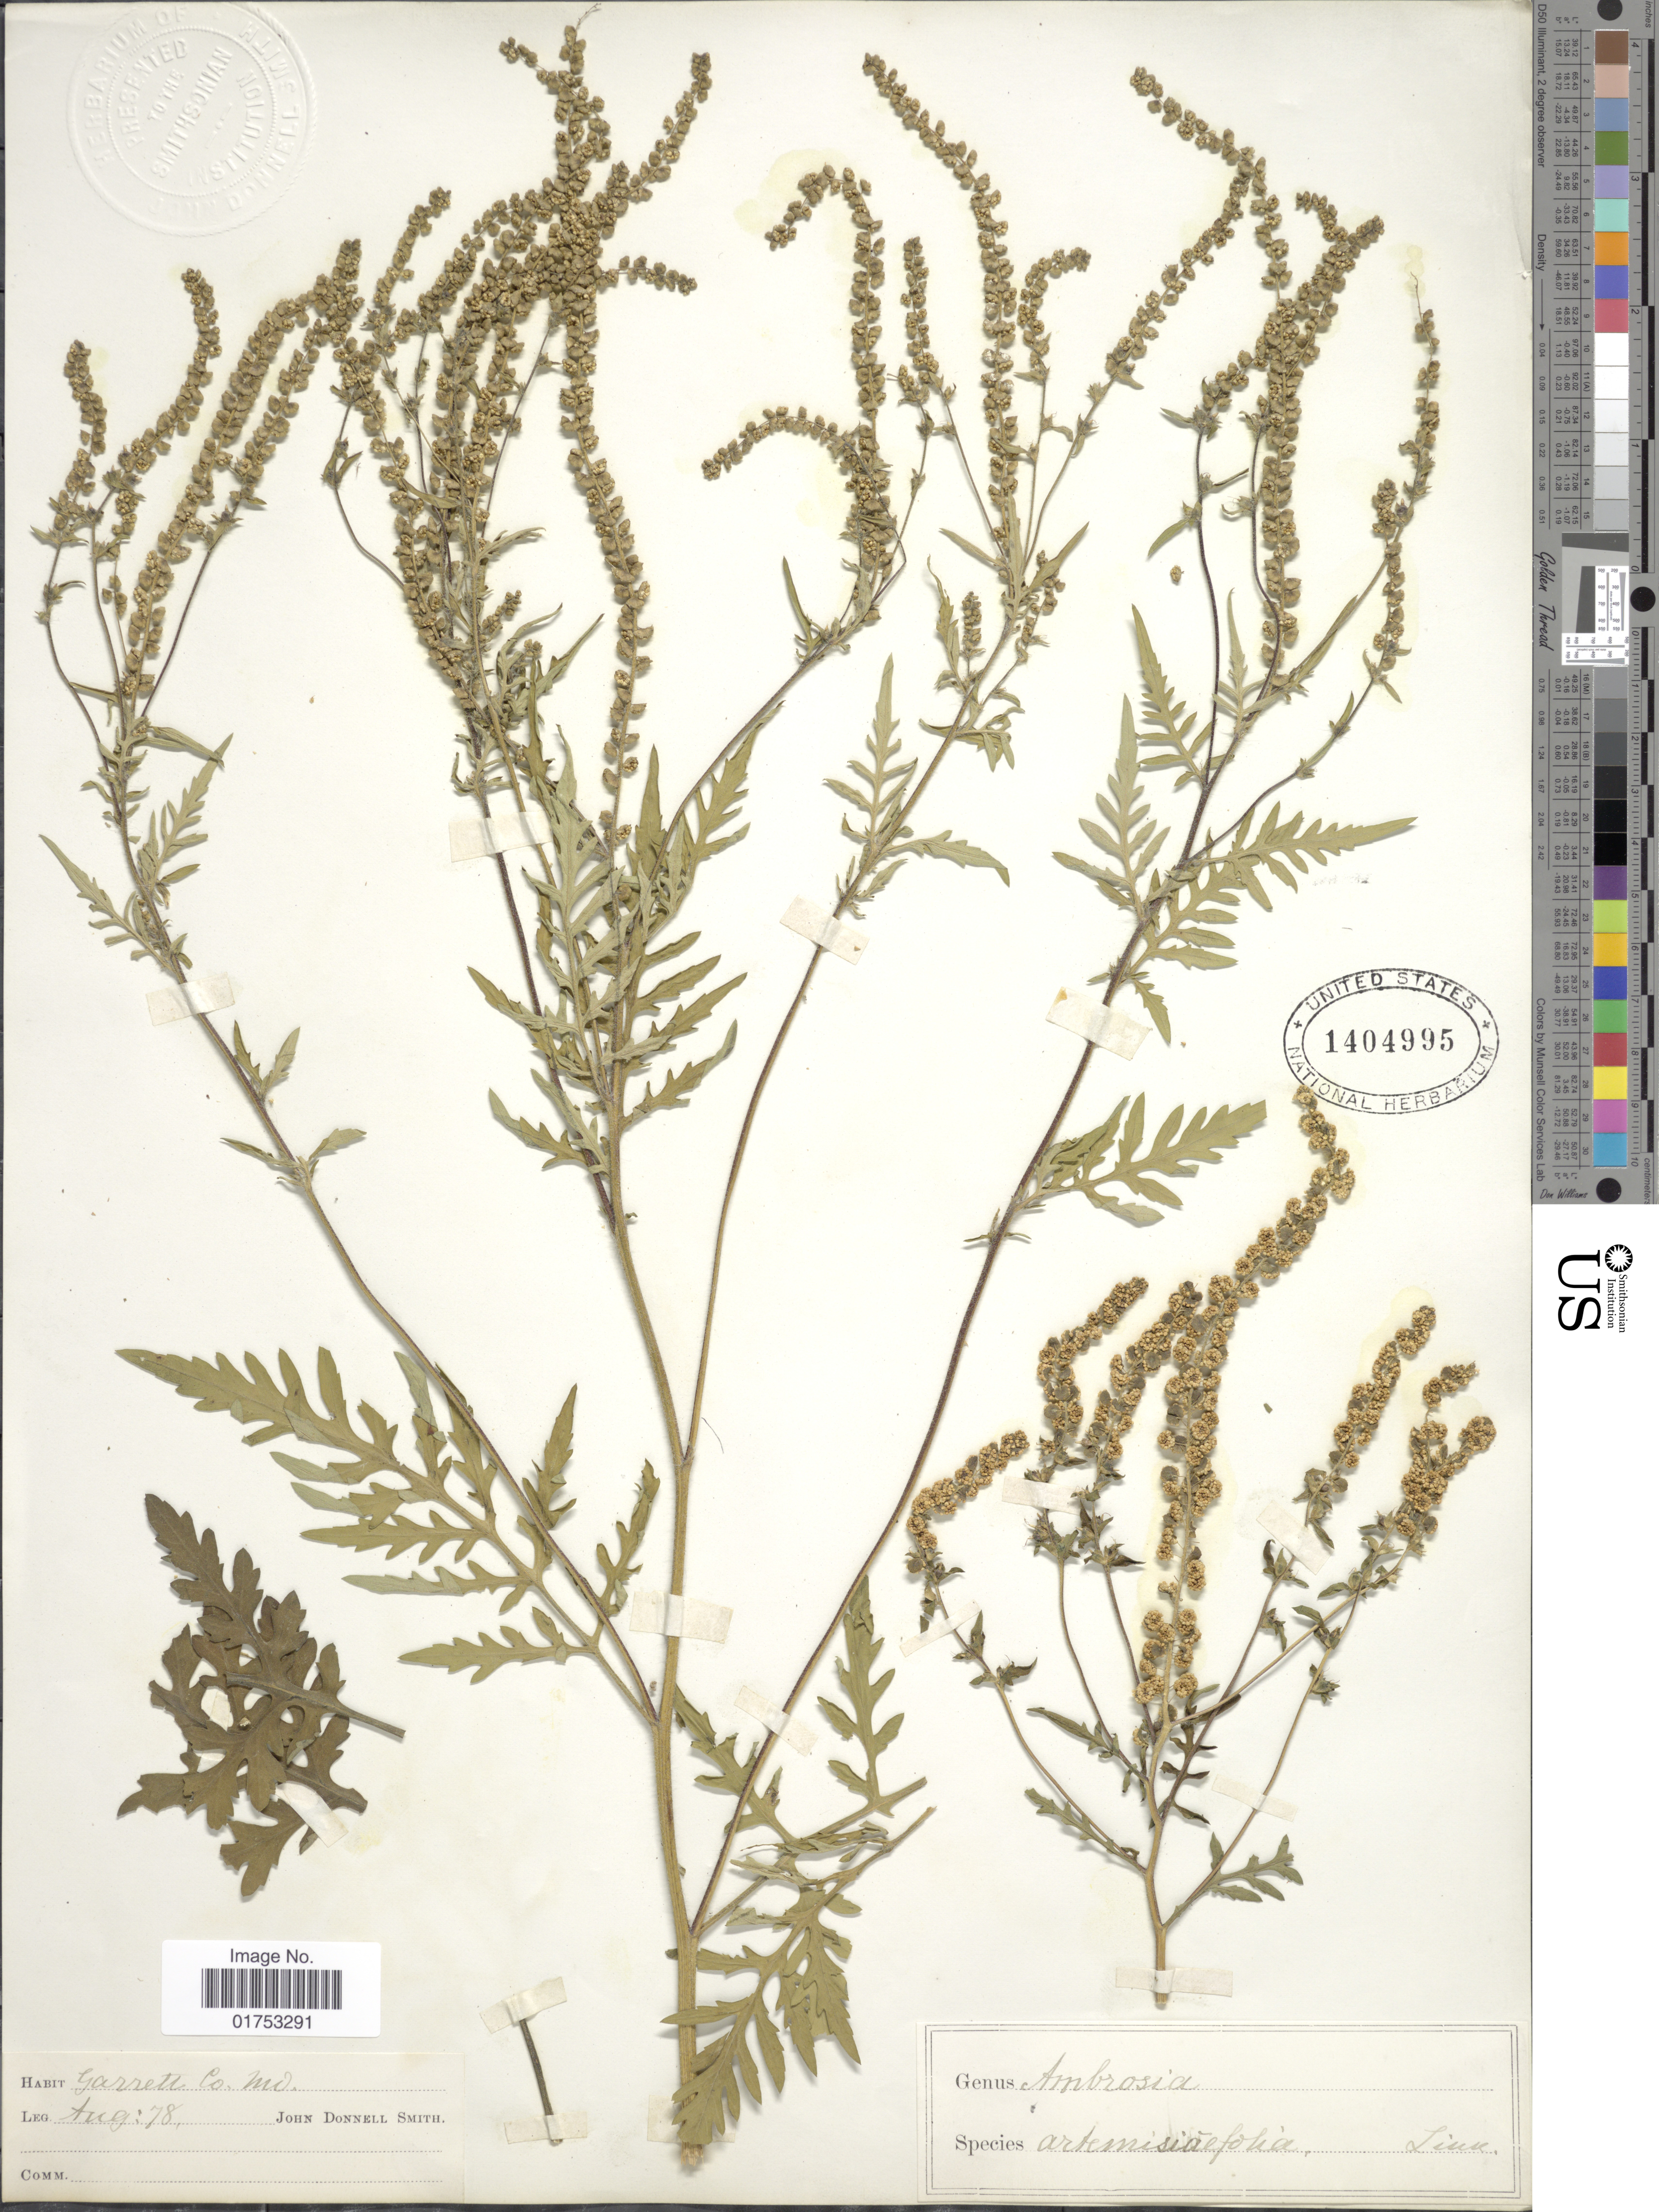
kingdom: Plantae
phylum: Tracheophyta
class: Magnoliopsida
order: Asterales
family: Asteraceae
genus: Ambrosia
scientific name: Ambrosia artemisiifolia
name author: L.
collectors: J. Donnell Smith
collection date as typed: Transcribed d/m/y: /8/78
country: United States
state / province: Maryland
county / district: Garrett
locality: Garrett Co., Md.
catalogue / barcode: US 1404995